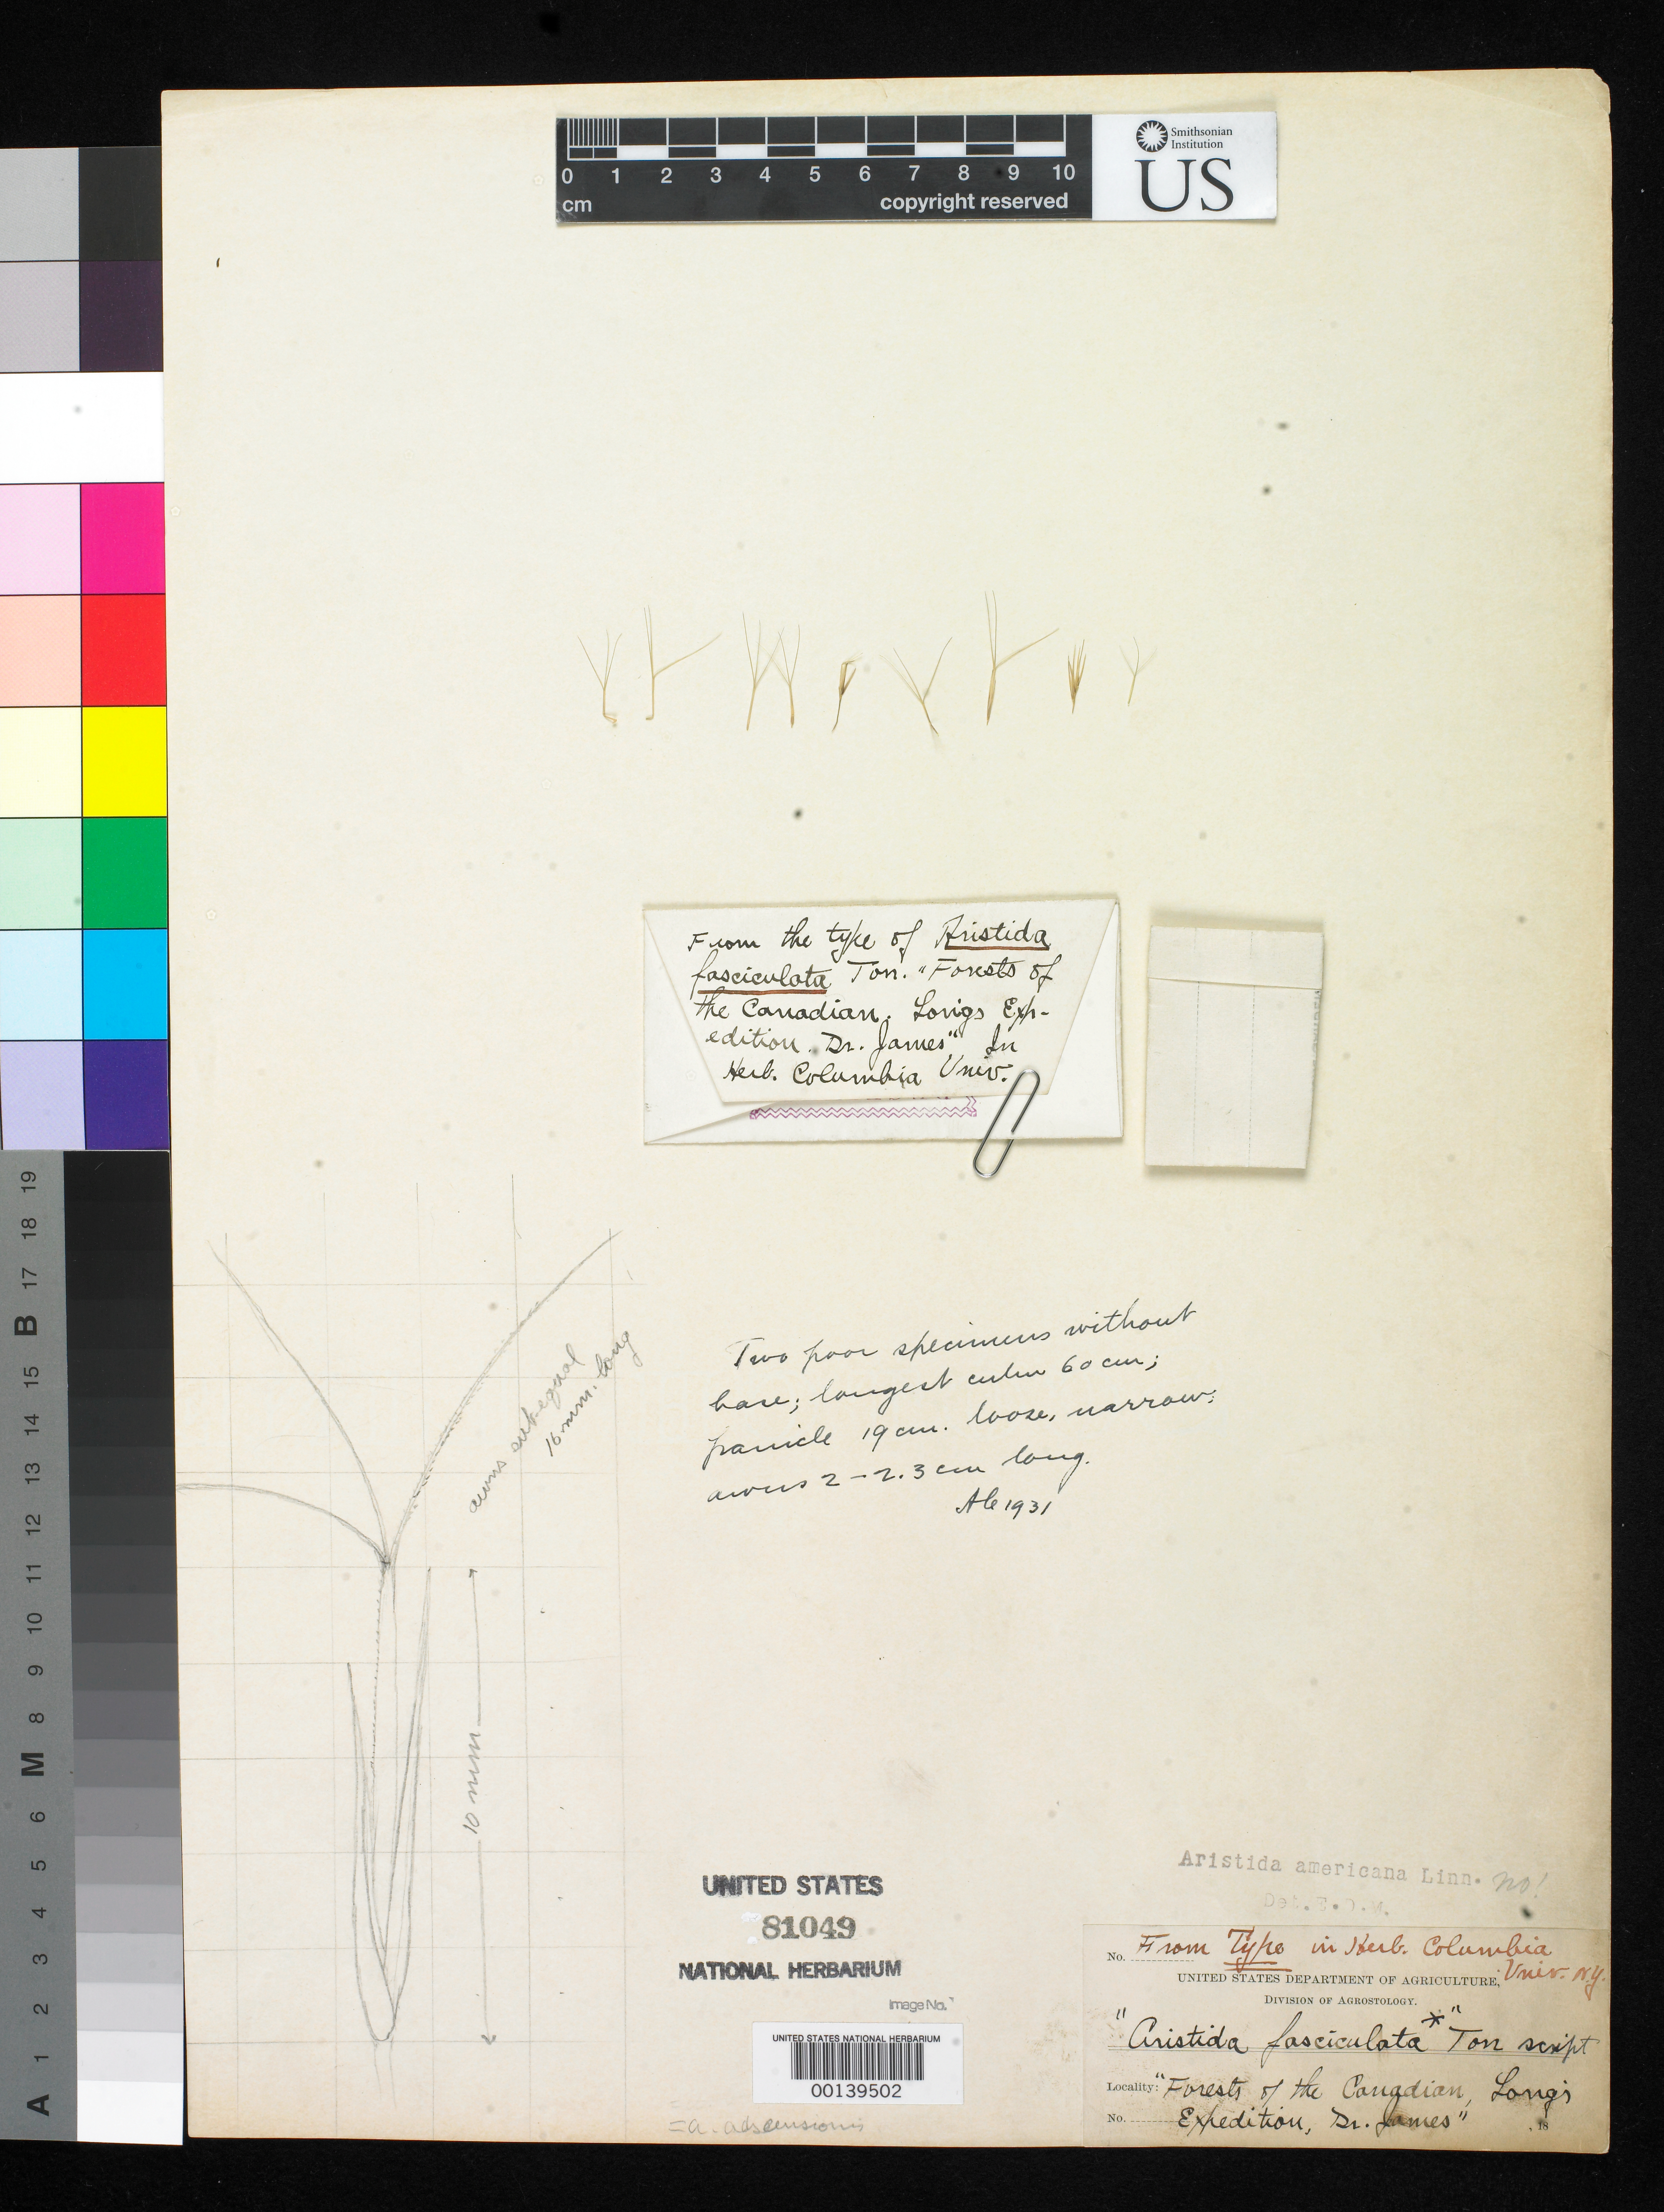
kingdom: Plantae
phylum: Tracheophyta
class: Liliopsida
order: Poales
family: Poaceae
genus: Aristida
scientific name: Aristida fasciculata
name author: Torr.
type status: Type Fragment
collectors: E. James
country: United States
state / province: New Mexico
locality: Canadian River, Long's Exped.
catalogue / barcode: US 81049